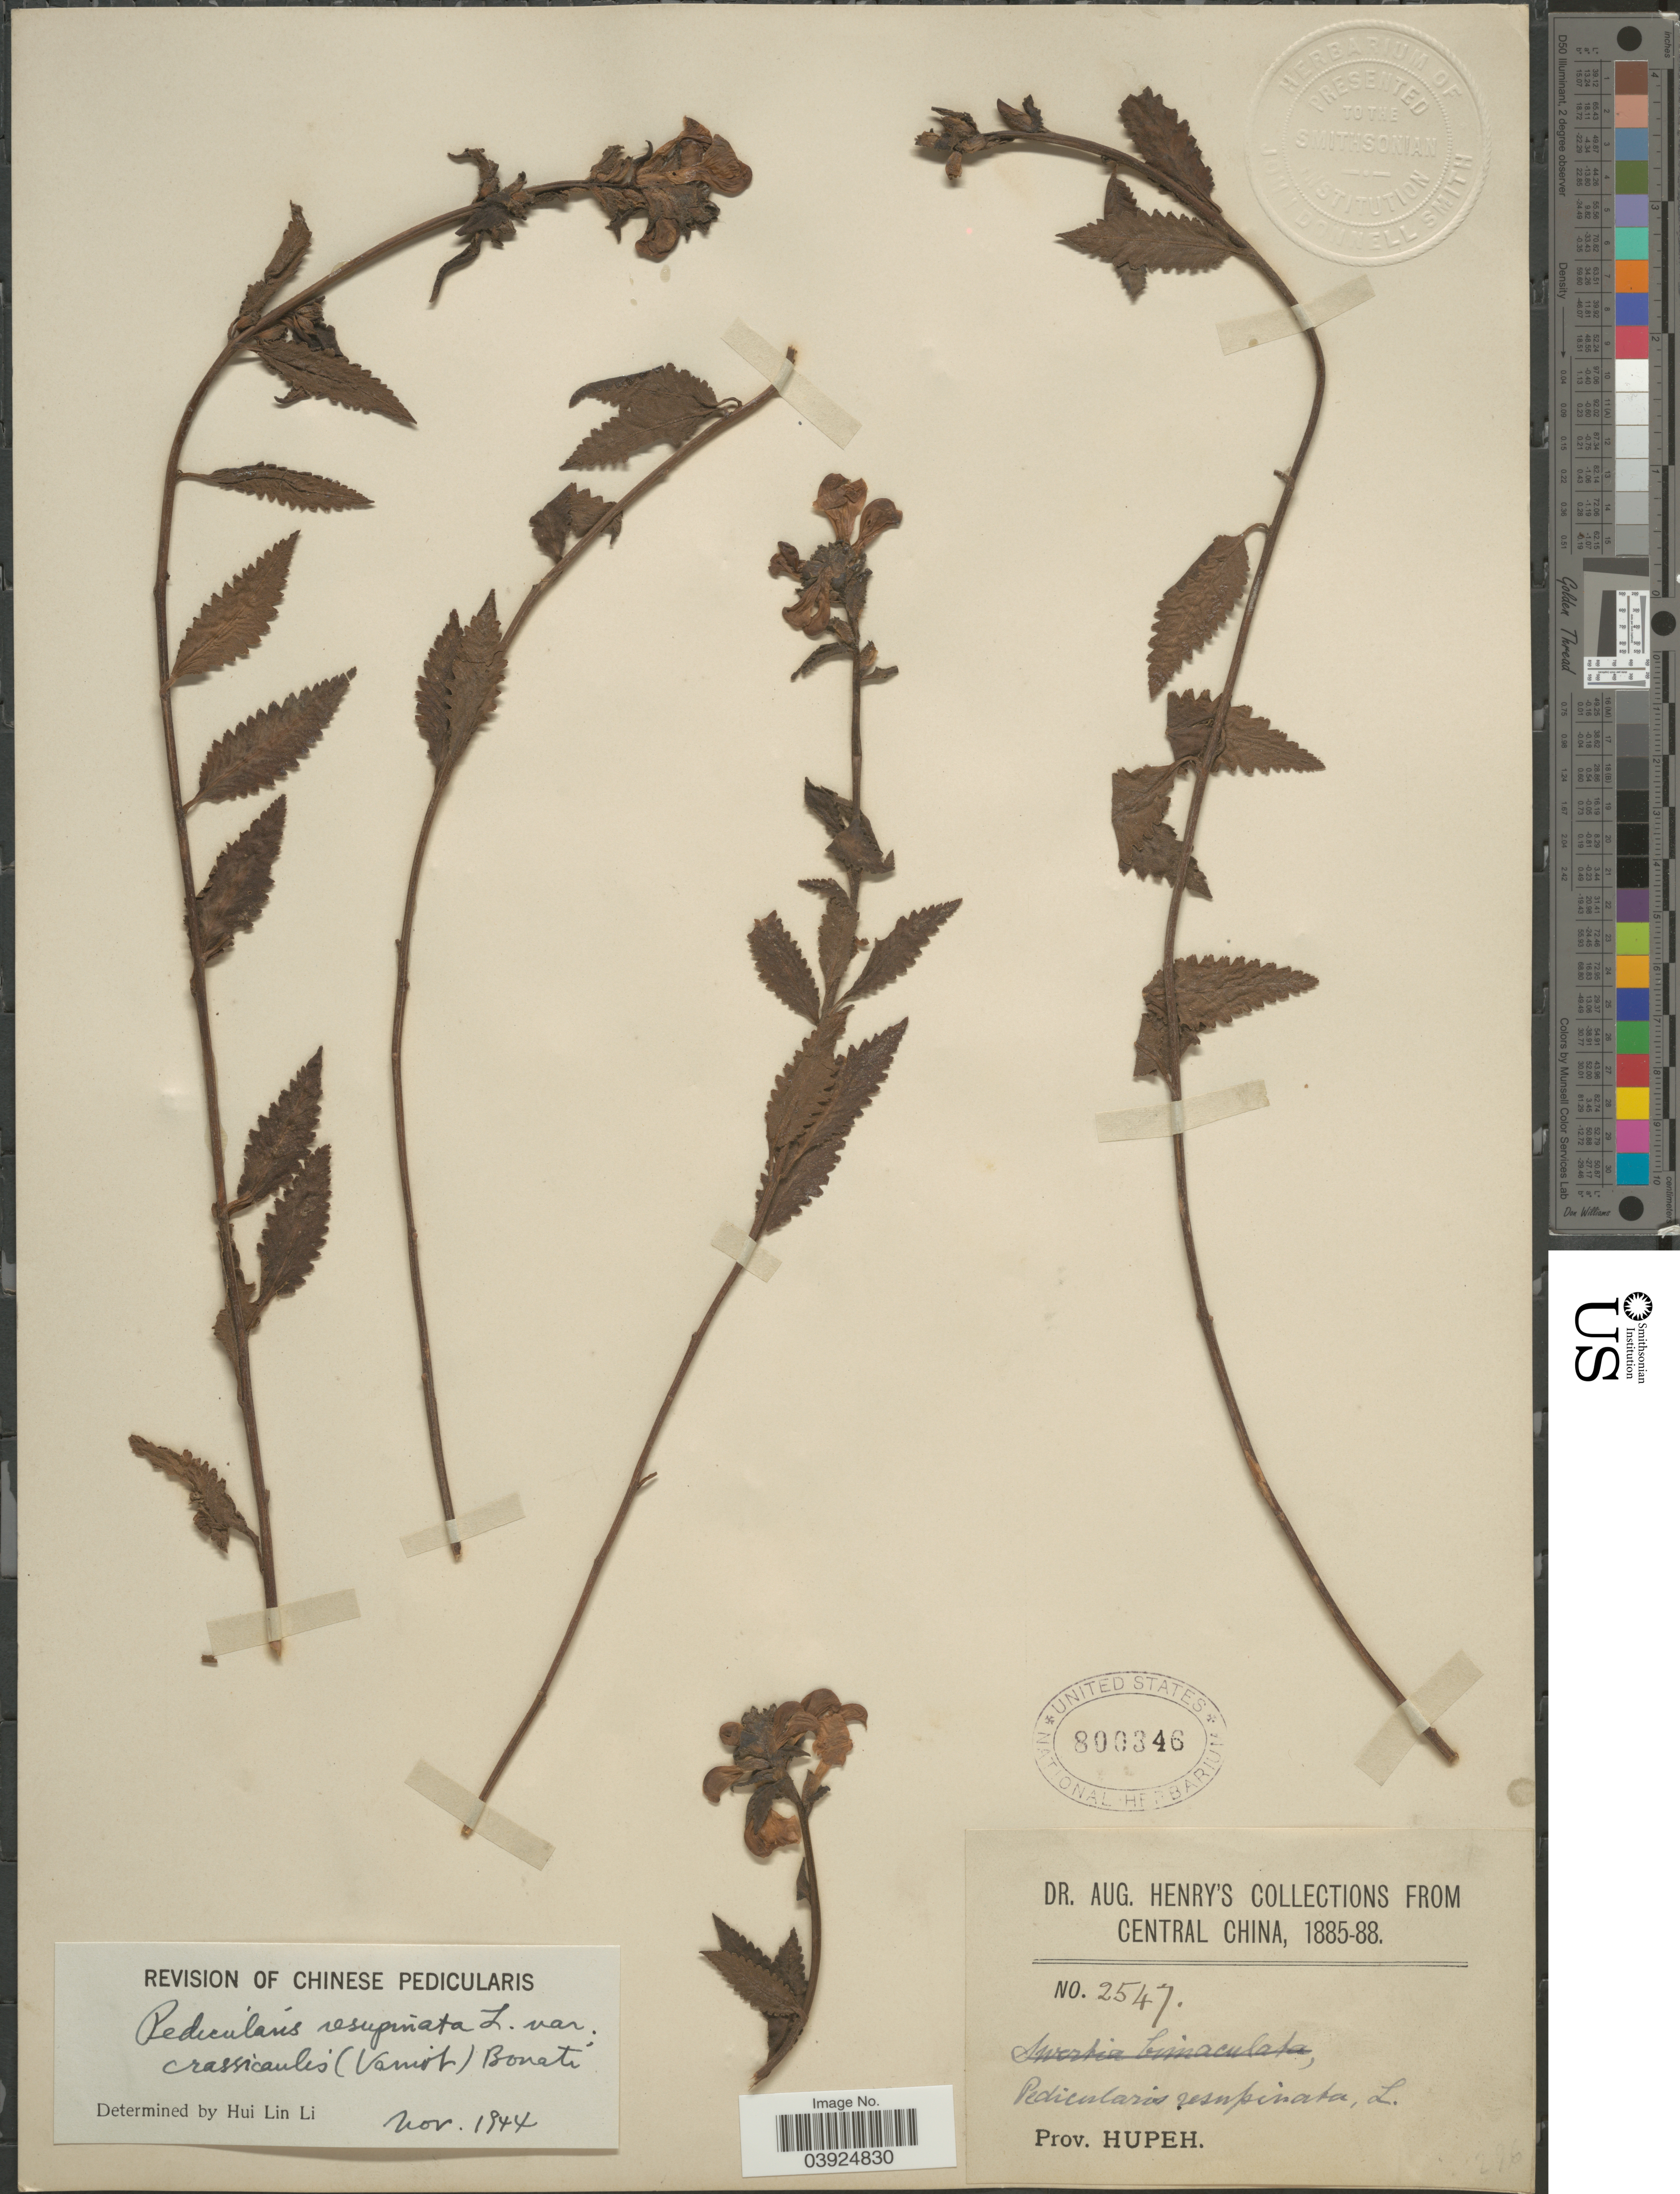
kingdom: Plantae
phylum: Tracheophyta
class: Magnoliopsida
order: Lamiales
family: Orobanchaceae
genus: Pedicularis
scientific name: Pedicularis resupinata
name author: L.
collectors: A. Henry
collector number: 2547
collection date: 1885/1888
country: China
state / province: Hubei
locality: Central China. Prov. Hupeh.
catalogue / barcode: US 800346